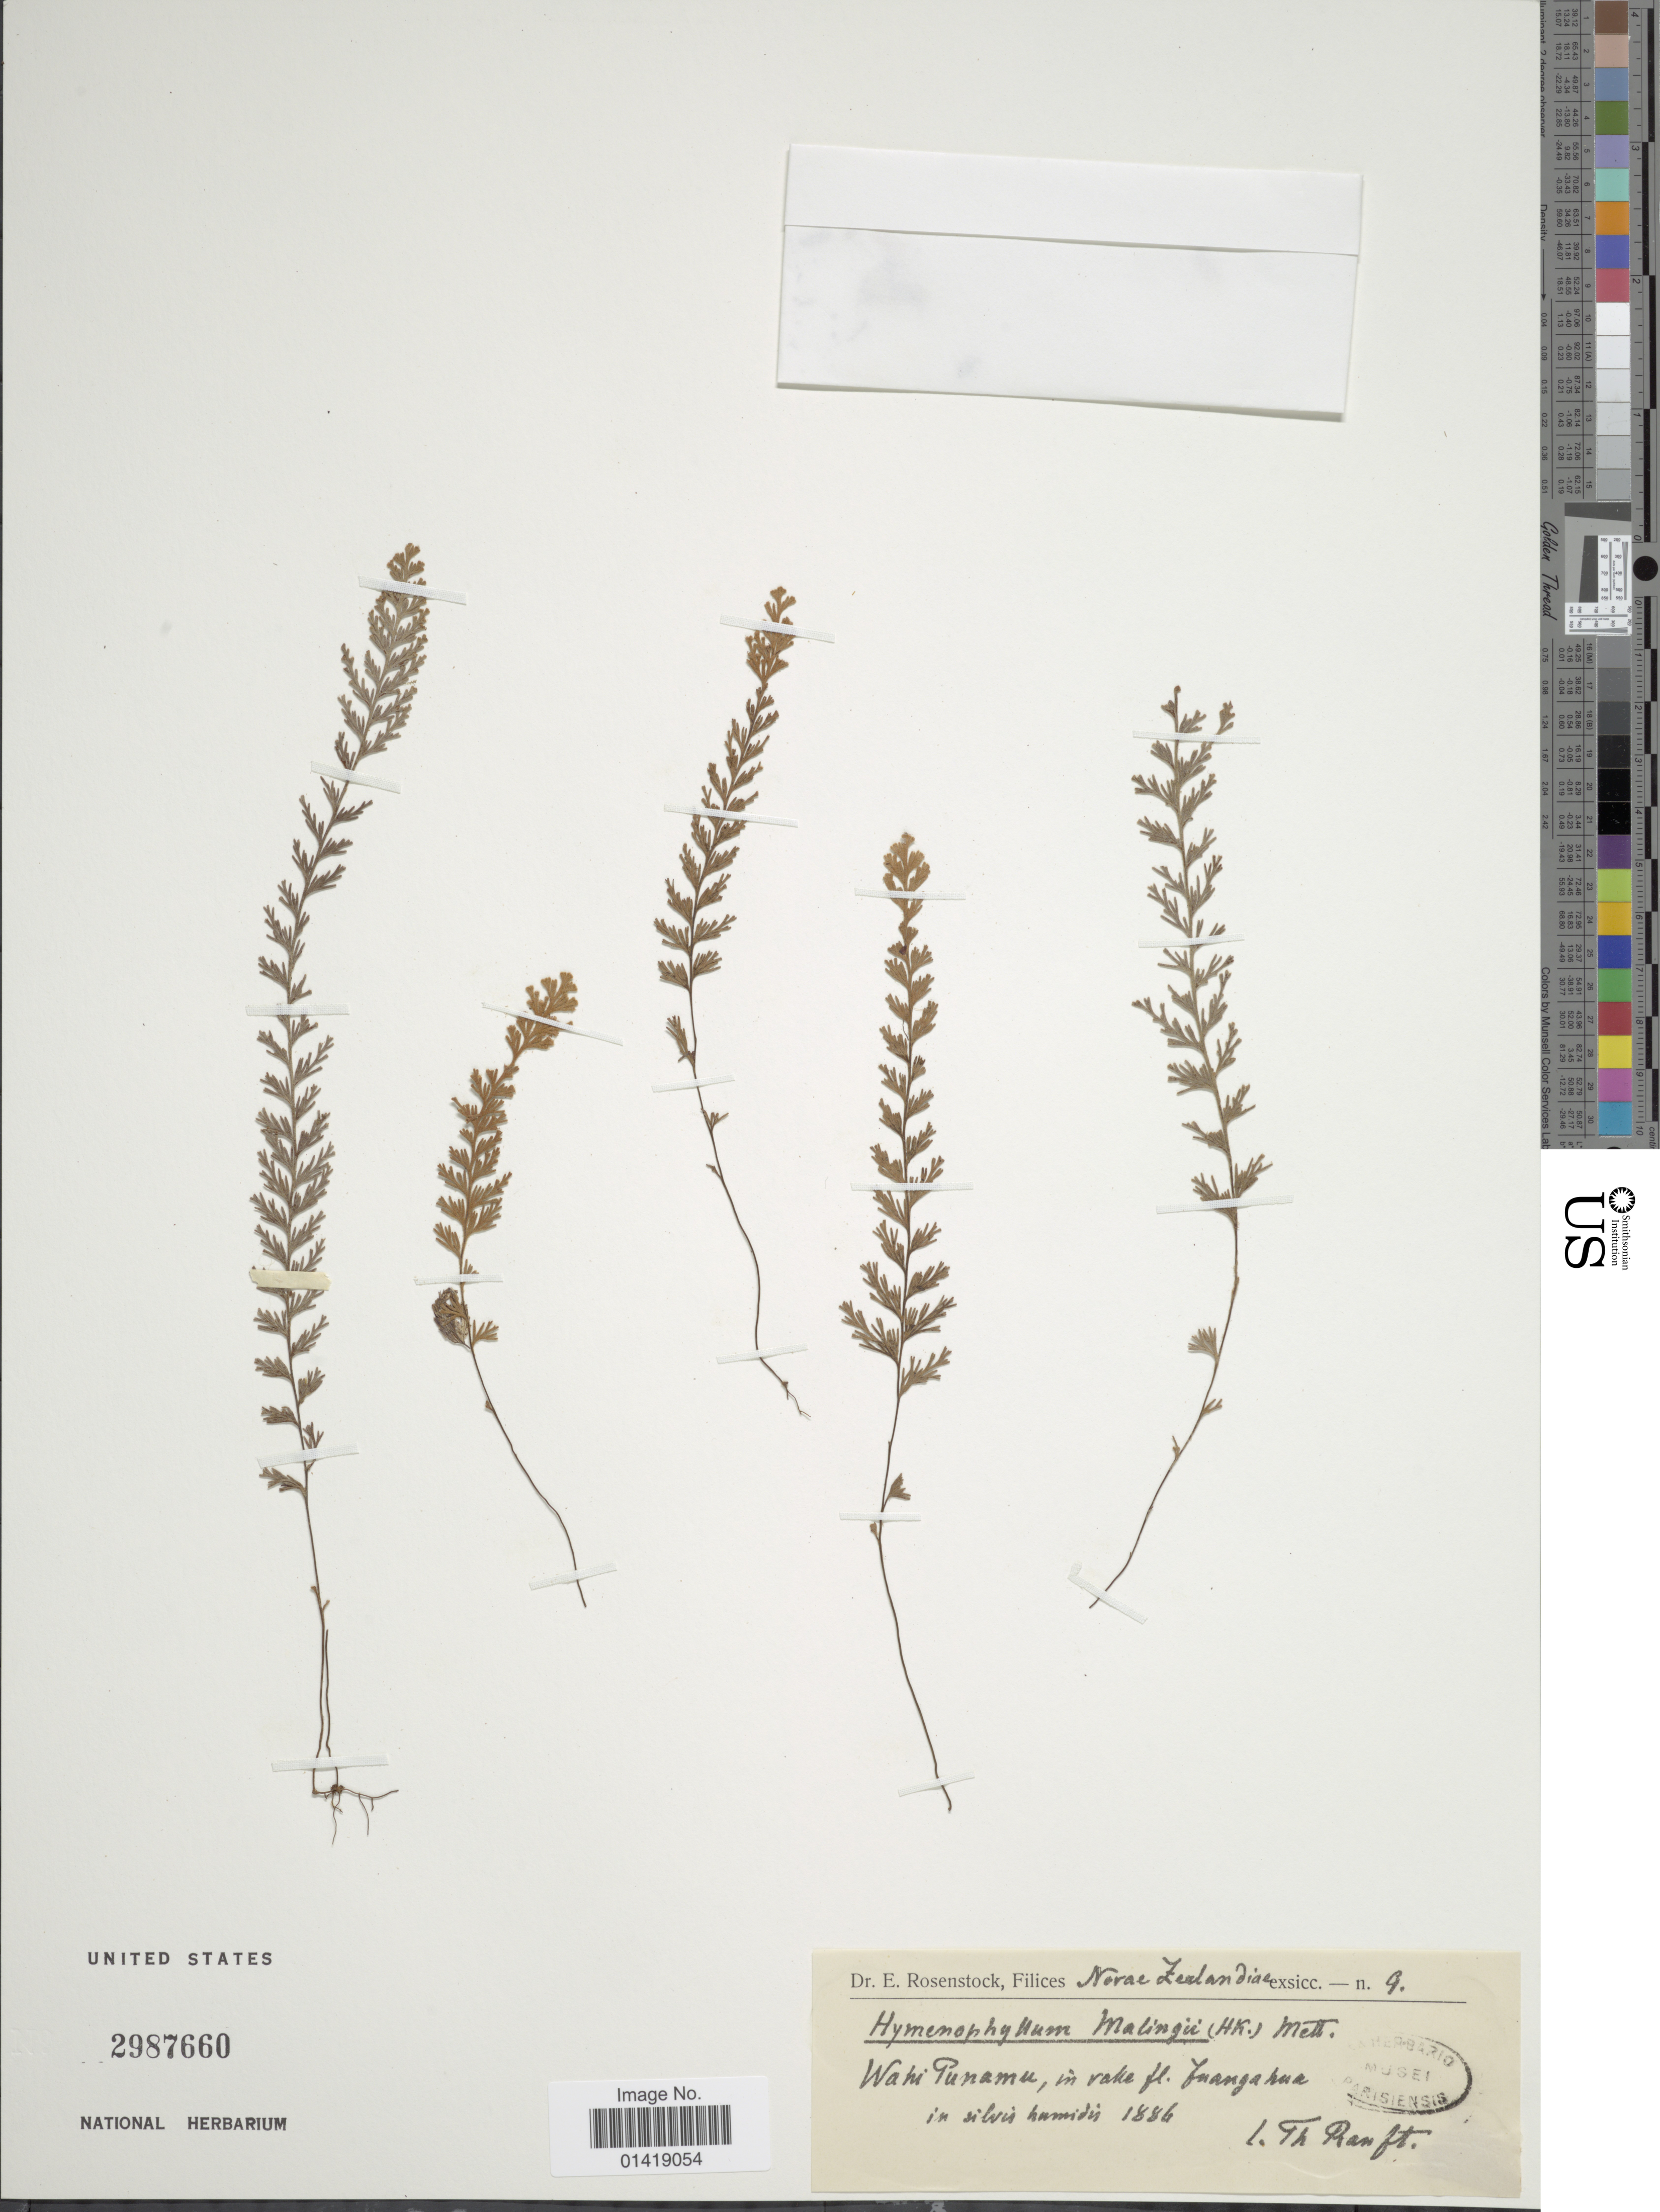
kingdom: Plantae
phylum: Tracheophyta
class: Polypodiopsida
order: Hymenophyllales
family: Hymenophyllaceae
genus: Hymenophyllum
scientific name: Hymenophyllum malingii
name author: (Hook.) Mett.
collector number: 9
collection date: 1886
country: New Zealand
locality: Wāhipounamu, Inangahua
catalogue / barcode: US 2987660